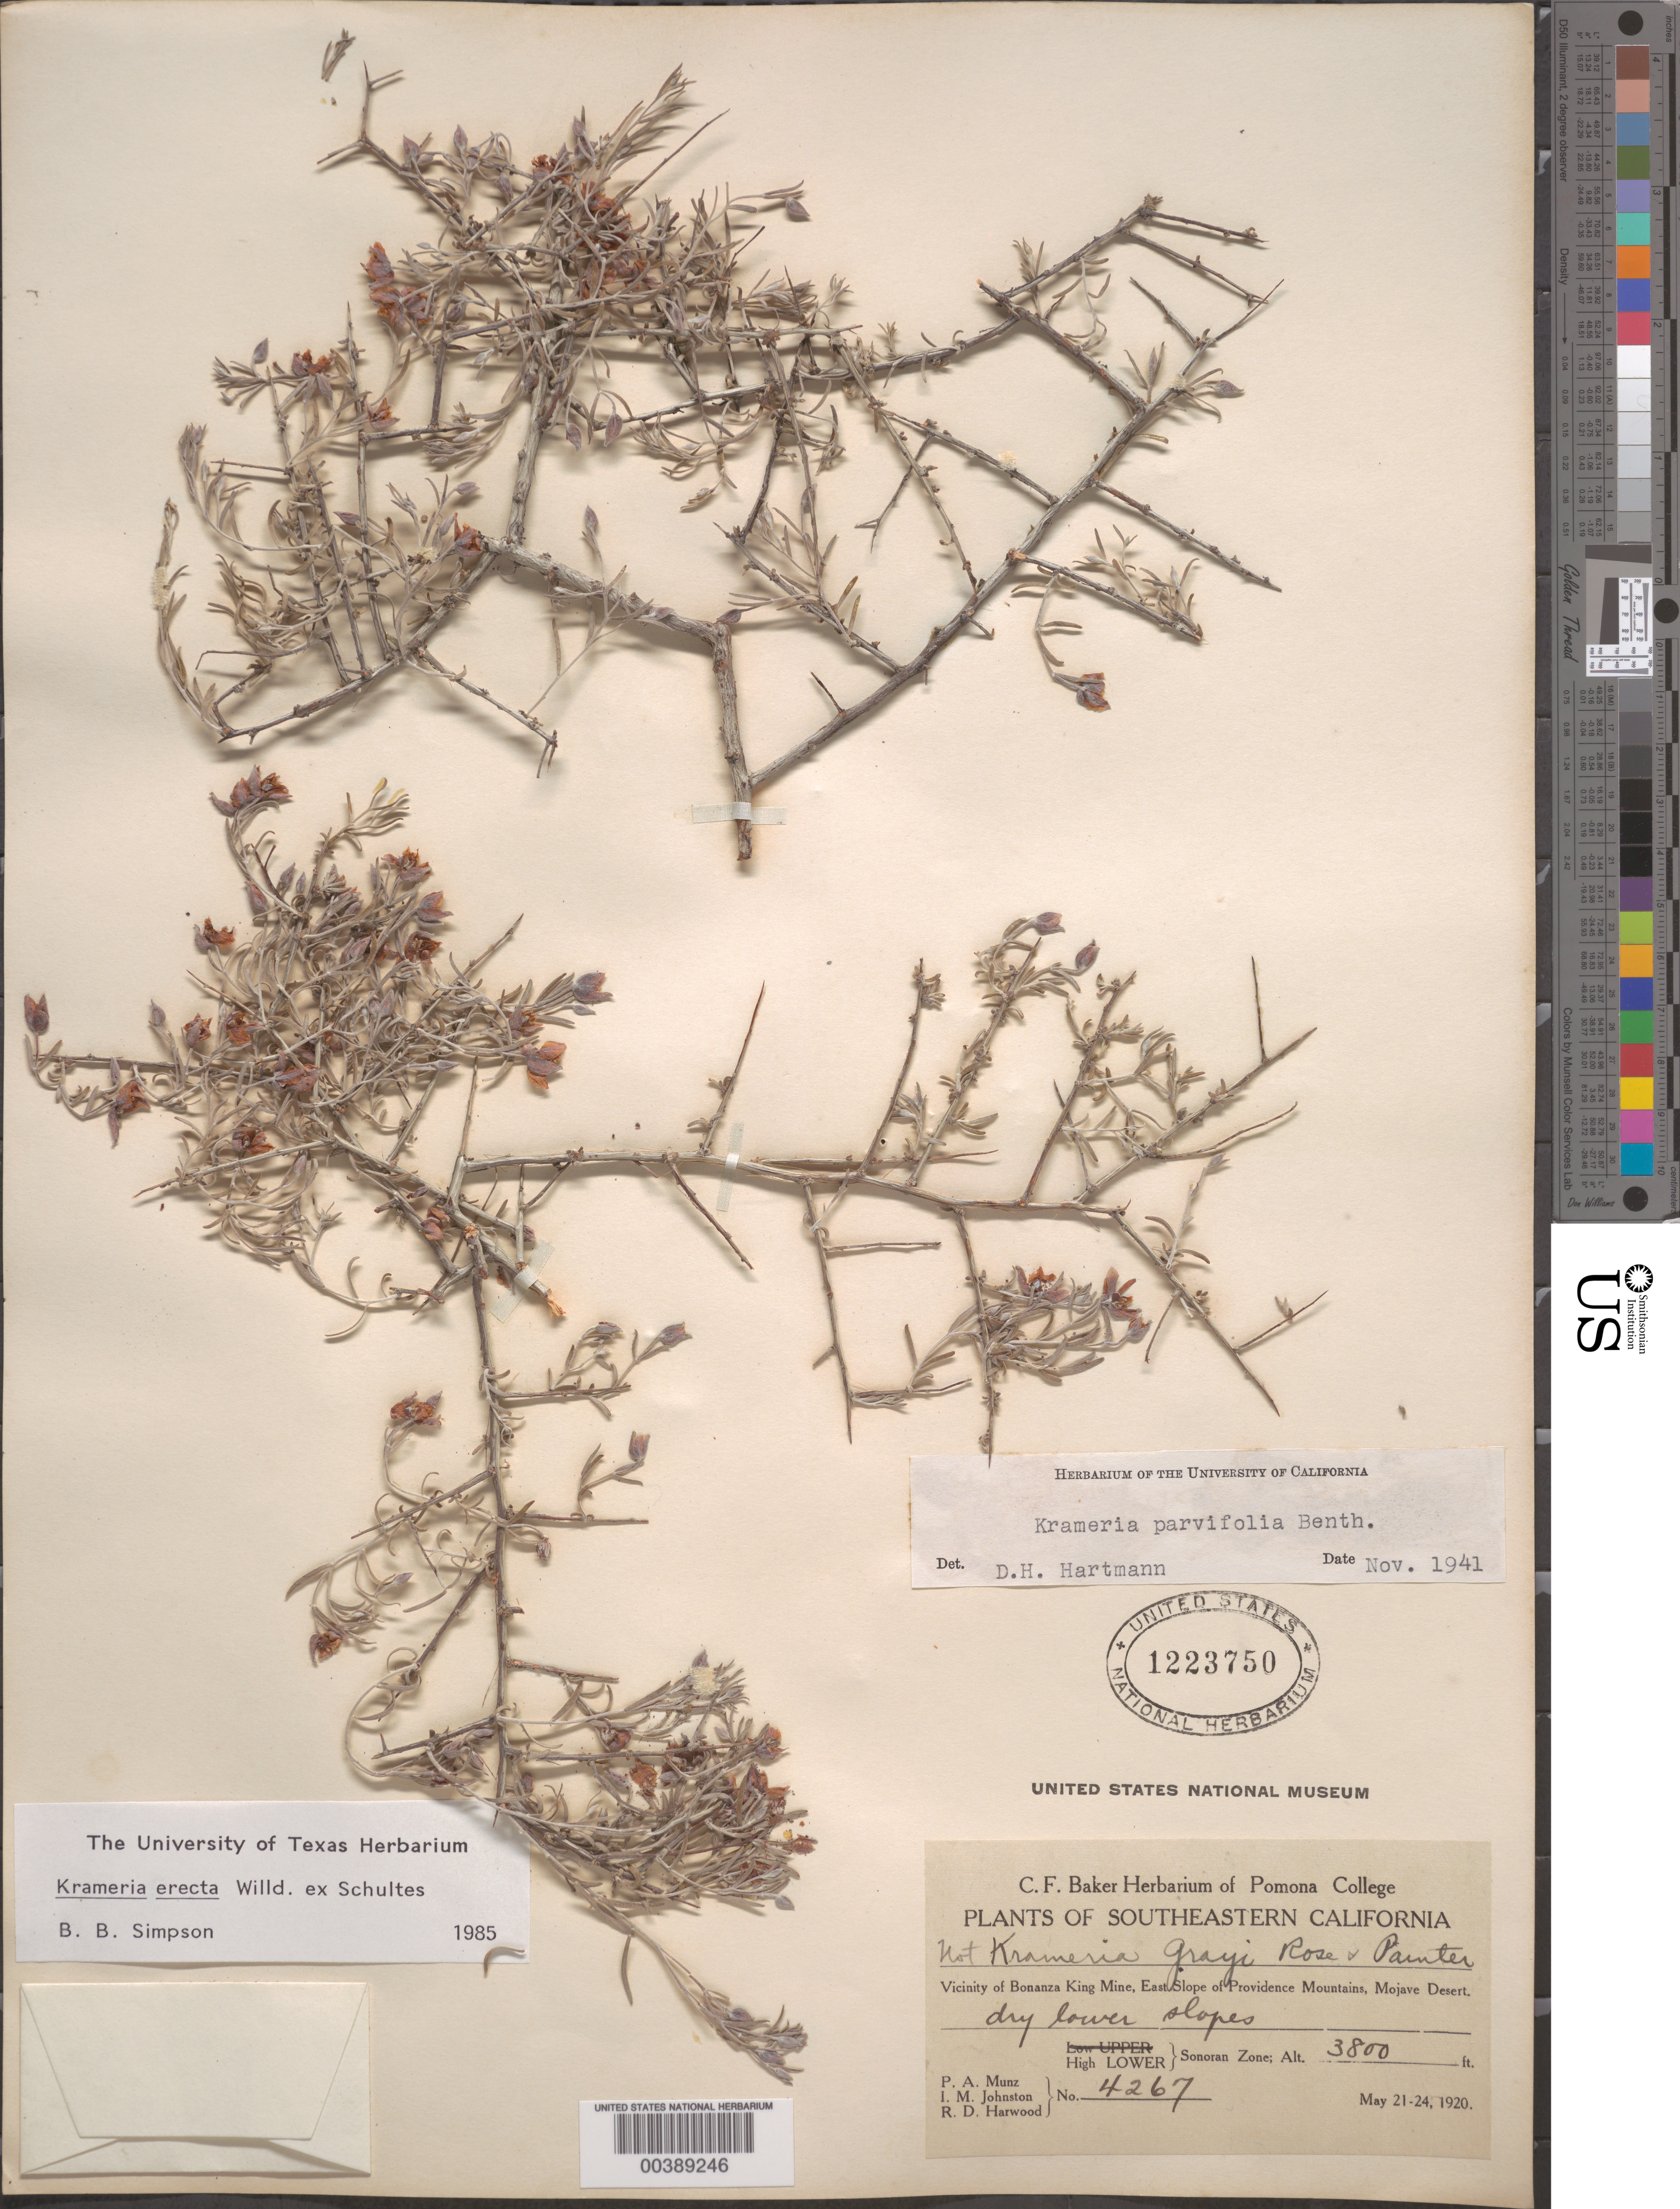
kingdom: Plantae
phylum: Tracheophyta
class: Magnoliopsida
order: Zygophyllales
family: Krameriaceae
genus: Krameria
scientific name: Krameria erecta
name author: Willd. ex Schult.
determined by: Simpson, B. B.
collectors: P. A. Munz, I.M. Johnston & R. Harwood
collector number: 4267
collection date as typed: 21 May 1920 to 24 May 1920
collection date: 1920-05-21/1920-05-24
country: United States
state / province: California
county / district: San Bernardino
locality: Vicinity of bonanza king mine, e slope of providence mountains, mojave desert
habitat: Dry lower slopes; high lower sonoran zone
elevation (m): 1158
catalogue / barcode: US 1223750